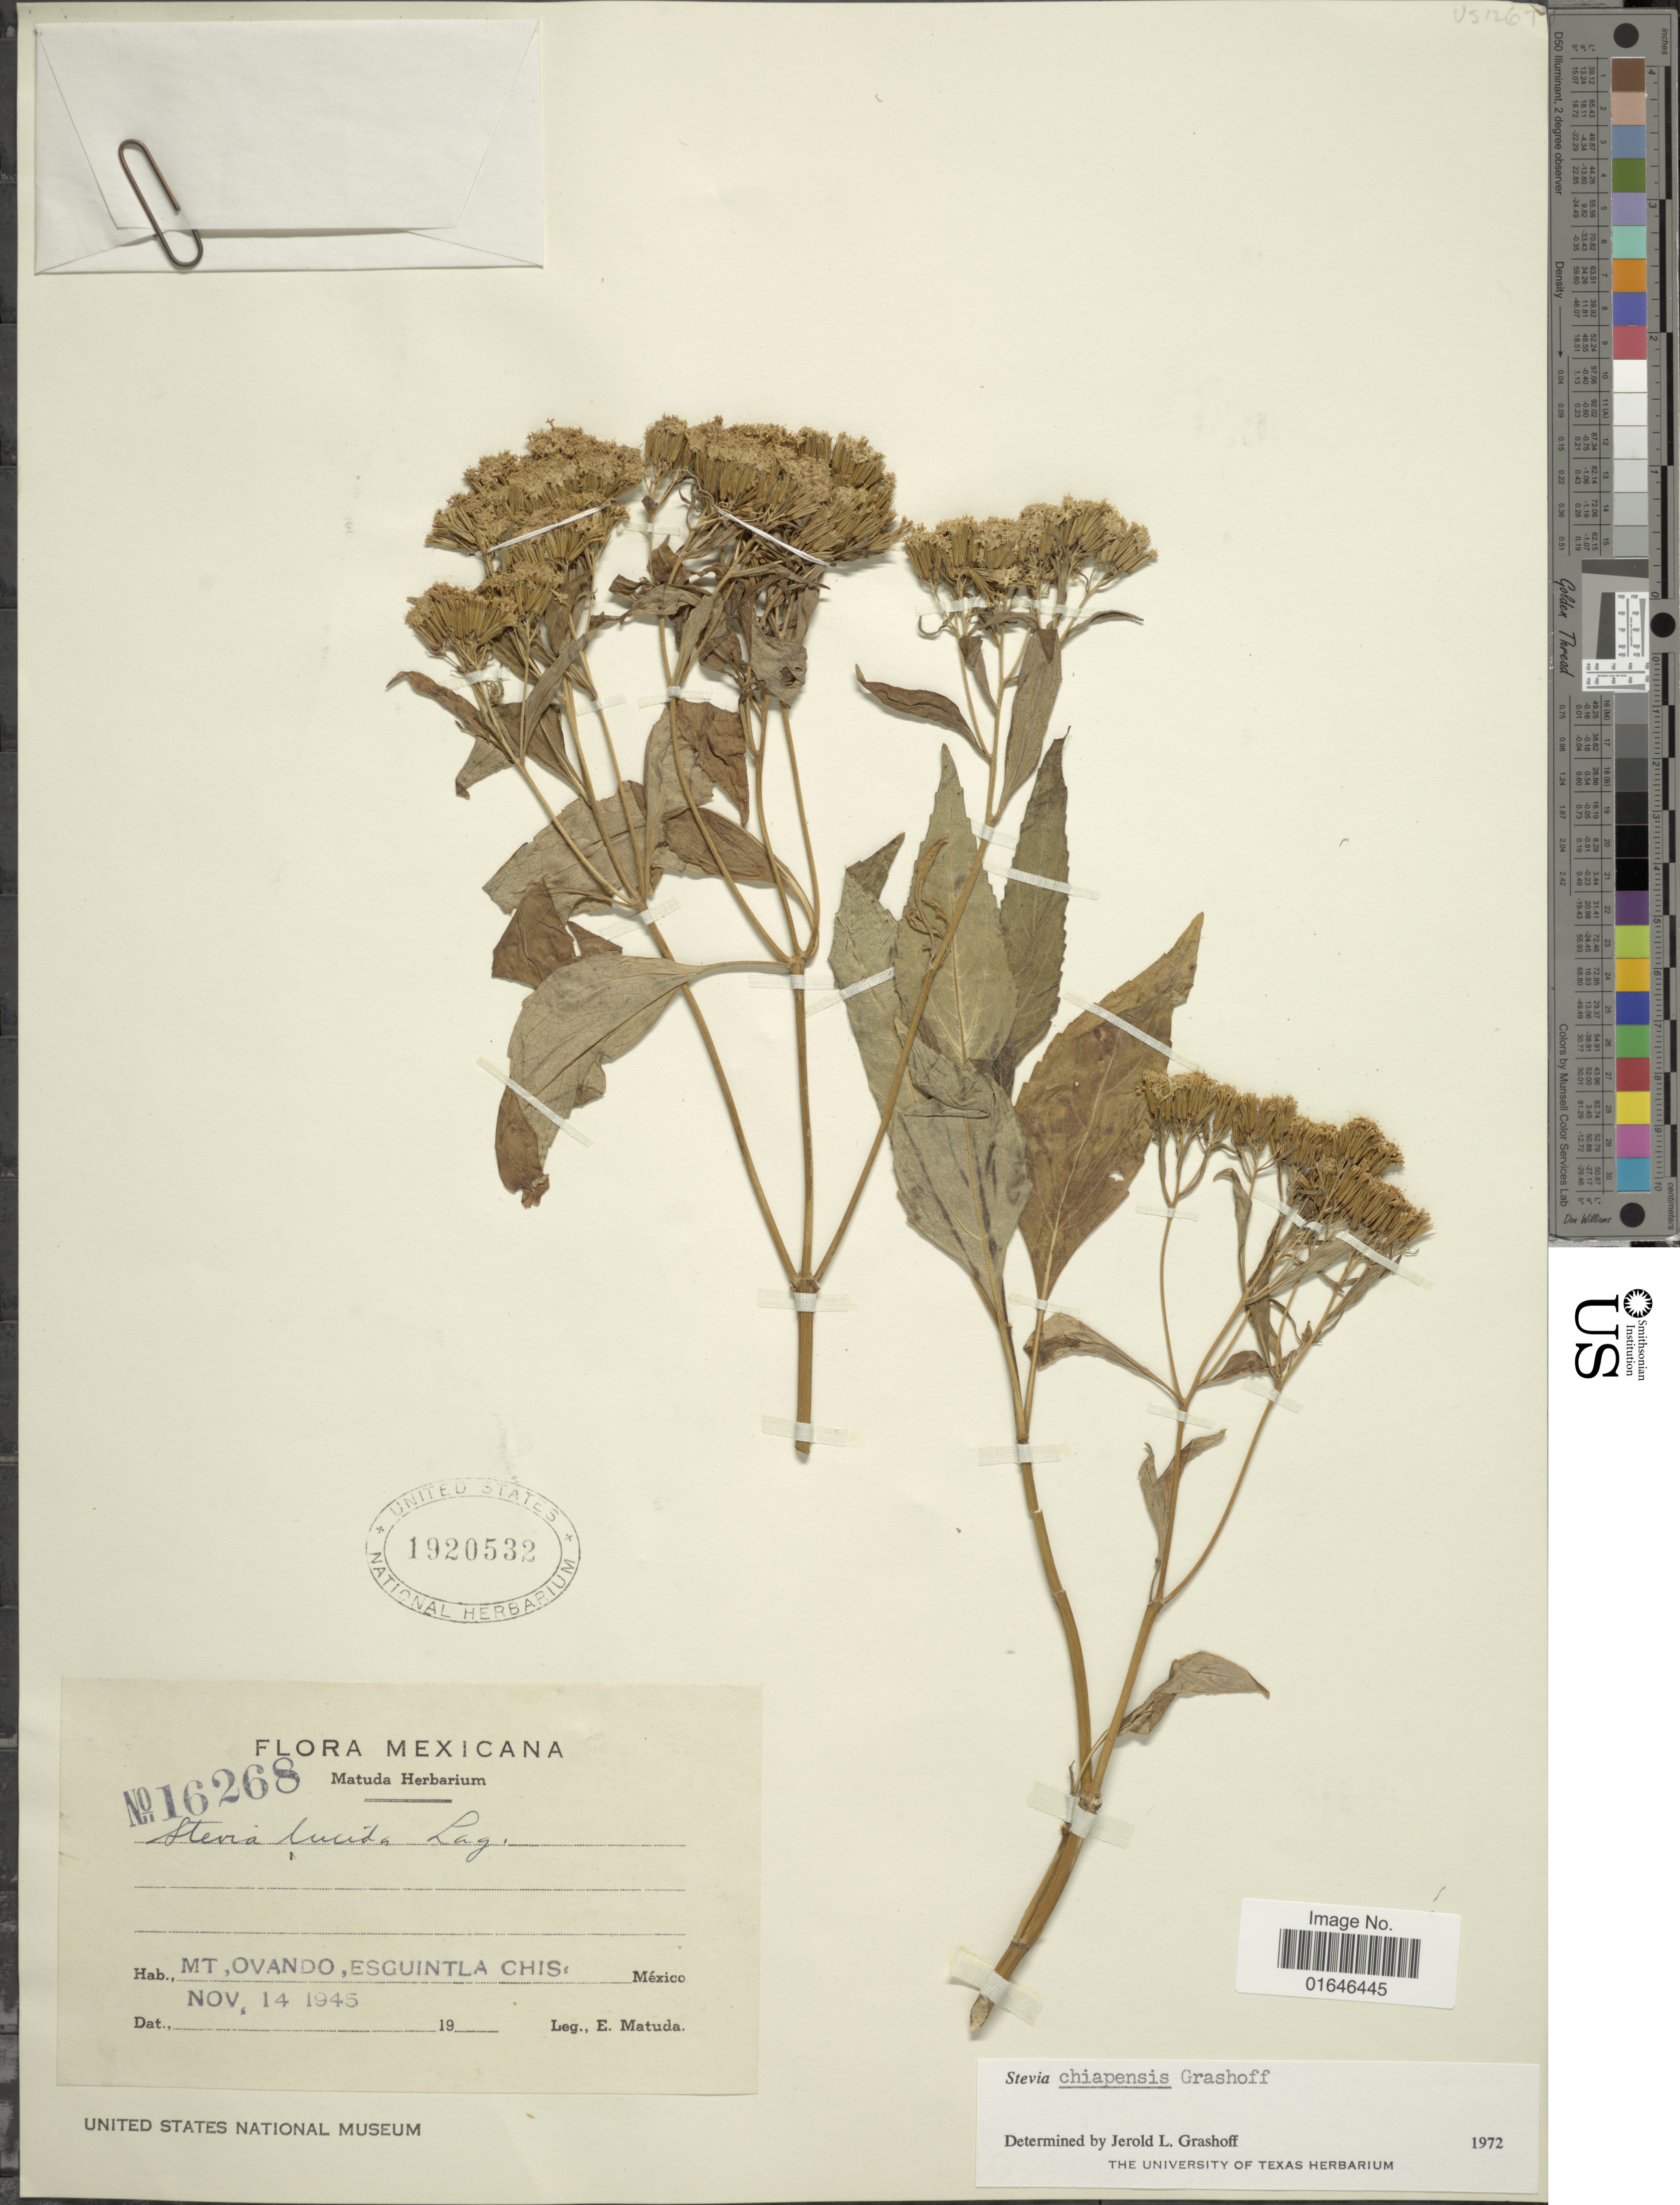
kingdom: Plantae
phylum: Tracheophyta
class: Magnoliopsida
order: Asterales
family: Asteraceae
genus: Stevia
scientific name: Stevia chiapensis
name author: Grashoff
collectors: E. Matuda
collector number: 16268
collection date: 1945-11-14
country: Mexico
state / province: Chiapas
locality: Mt. Ovando, Esguintla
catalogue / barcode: US 1920532